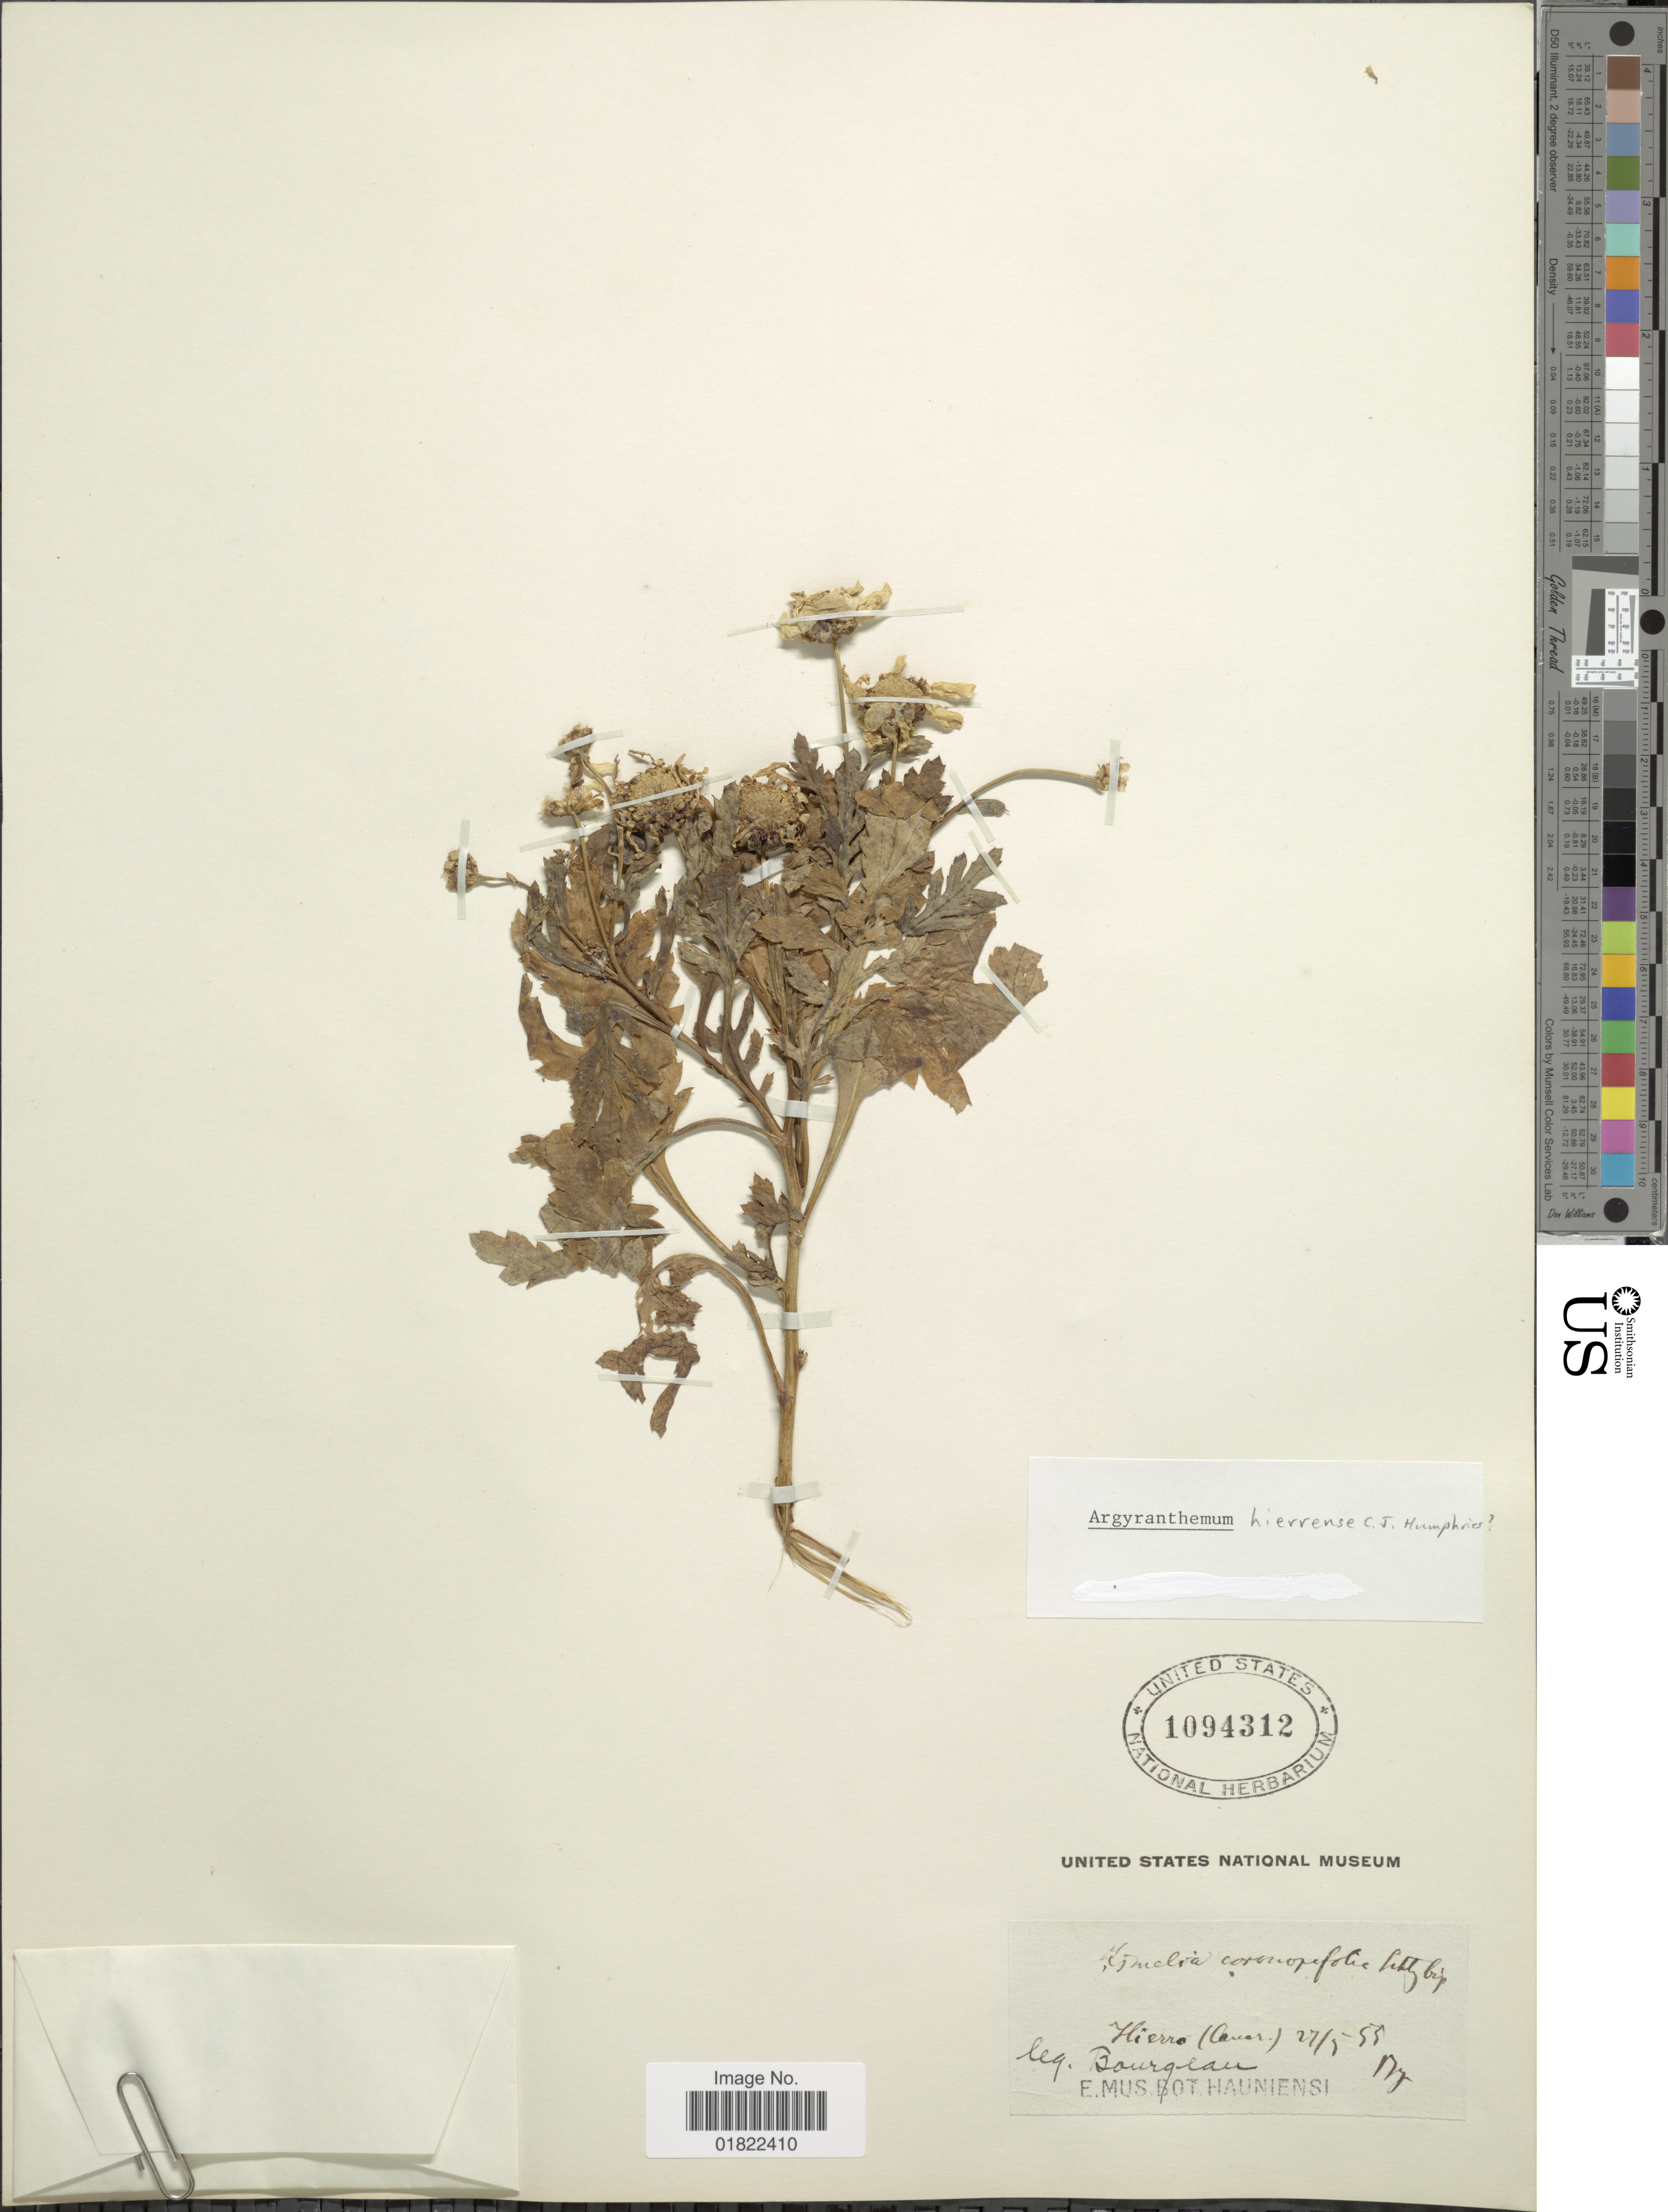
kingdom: Plantae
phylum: Tracheophyta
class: Magnoliopsida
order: Asterales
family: Asteraceae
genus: Argyranthemum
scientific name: Argyranthemum hierrense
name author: Humphries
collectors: -. Bourgeau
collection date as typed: Transcribed d/m/y: 27/5/55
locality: Hierro (Canar) [interpreted]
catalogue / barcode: US 1094312